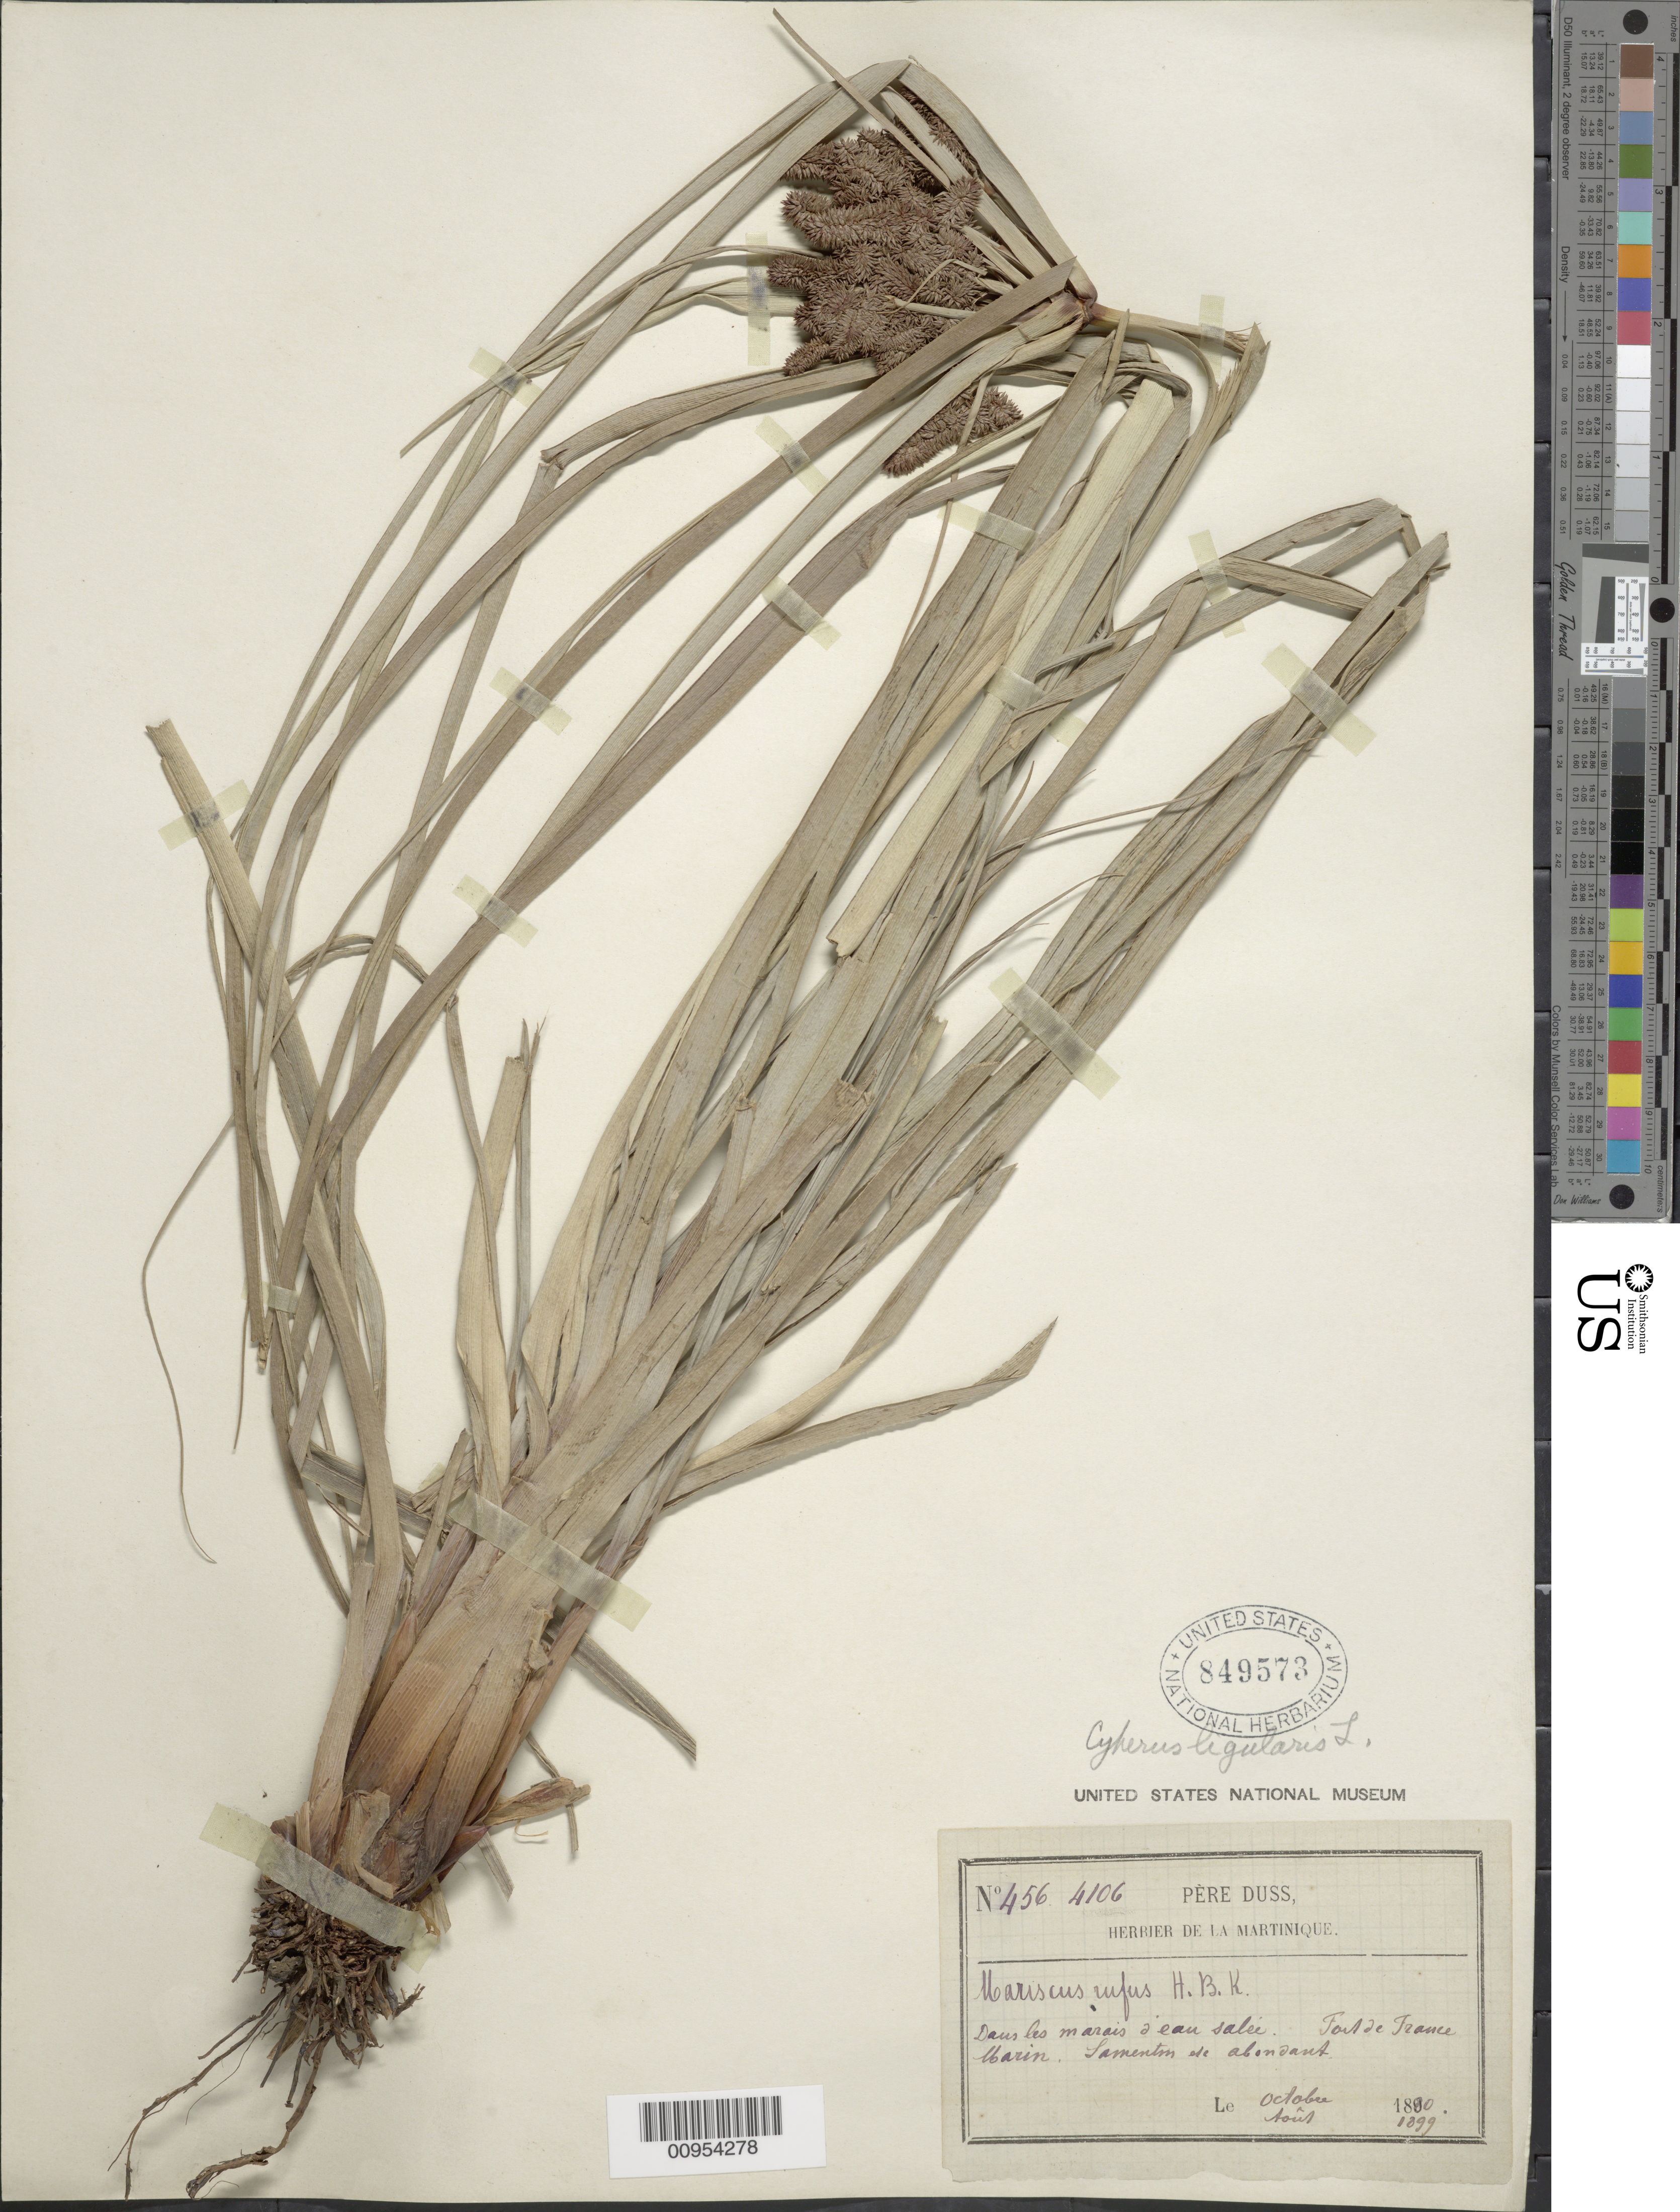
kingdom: Plantae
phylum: Tracheophyta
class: Liliopsida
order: Poales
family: Cyperaceae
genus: Cyperus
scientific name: Cyperus ligularis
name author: L.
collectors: Père Duss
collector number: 456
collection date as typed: Oct 1880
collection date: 1880-10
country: Martinique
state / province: Fort-de-France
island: Martinique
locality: Fort de France, Marin, Laventin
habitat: Dans les marais d'eau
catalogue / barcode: US 849573